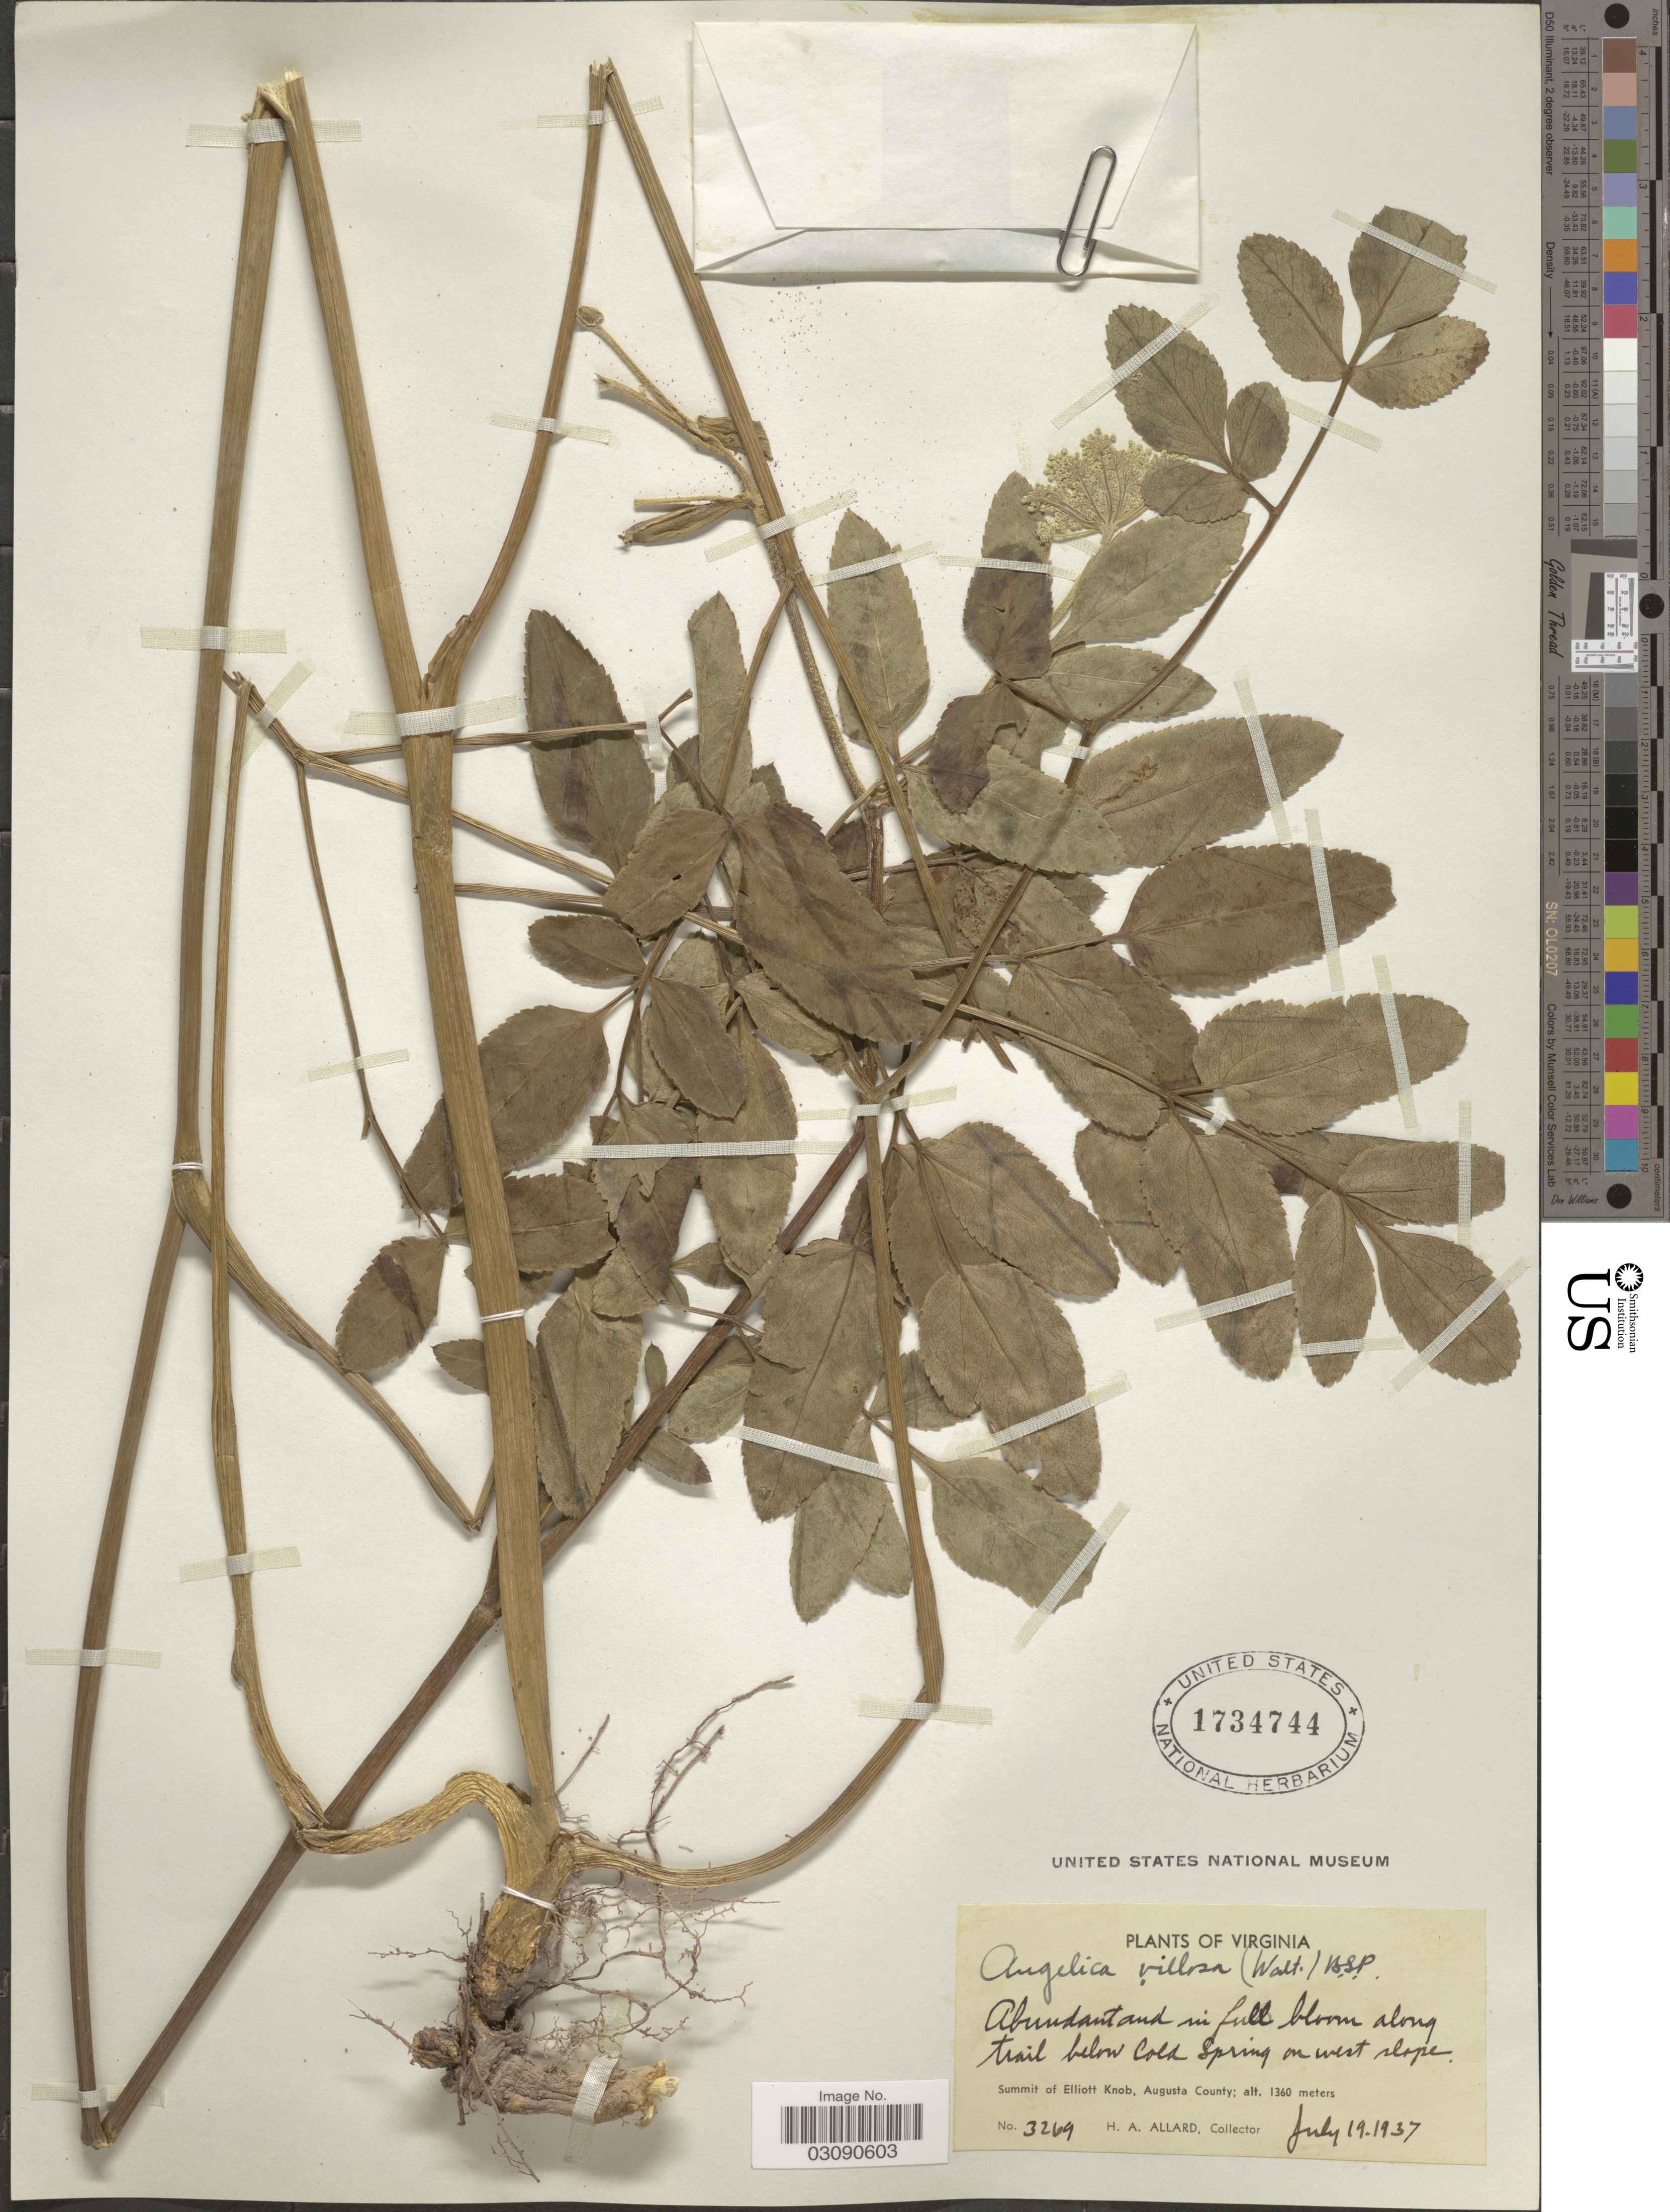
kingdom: Plantae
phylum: Tracheophyta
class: Magnoliopsida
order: Apiales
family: Apiaceae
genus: Angelica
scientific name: Angelica venenosa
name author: (Greenway) Fernald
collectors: H. A. Allard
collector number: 3269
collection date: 1937-07-19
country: United States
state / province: Virginia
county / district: Augusta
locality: Abundant and in full bloom along trail below Cold Spring on west slope. Summit of Elliot Knob, Augusta County.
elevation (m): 1360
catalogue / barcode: US 1734744